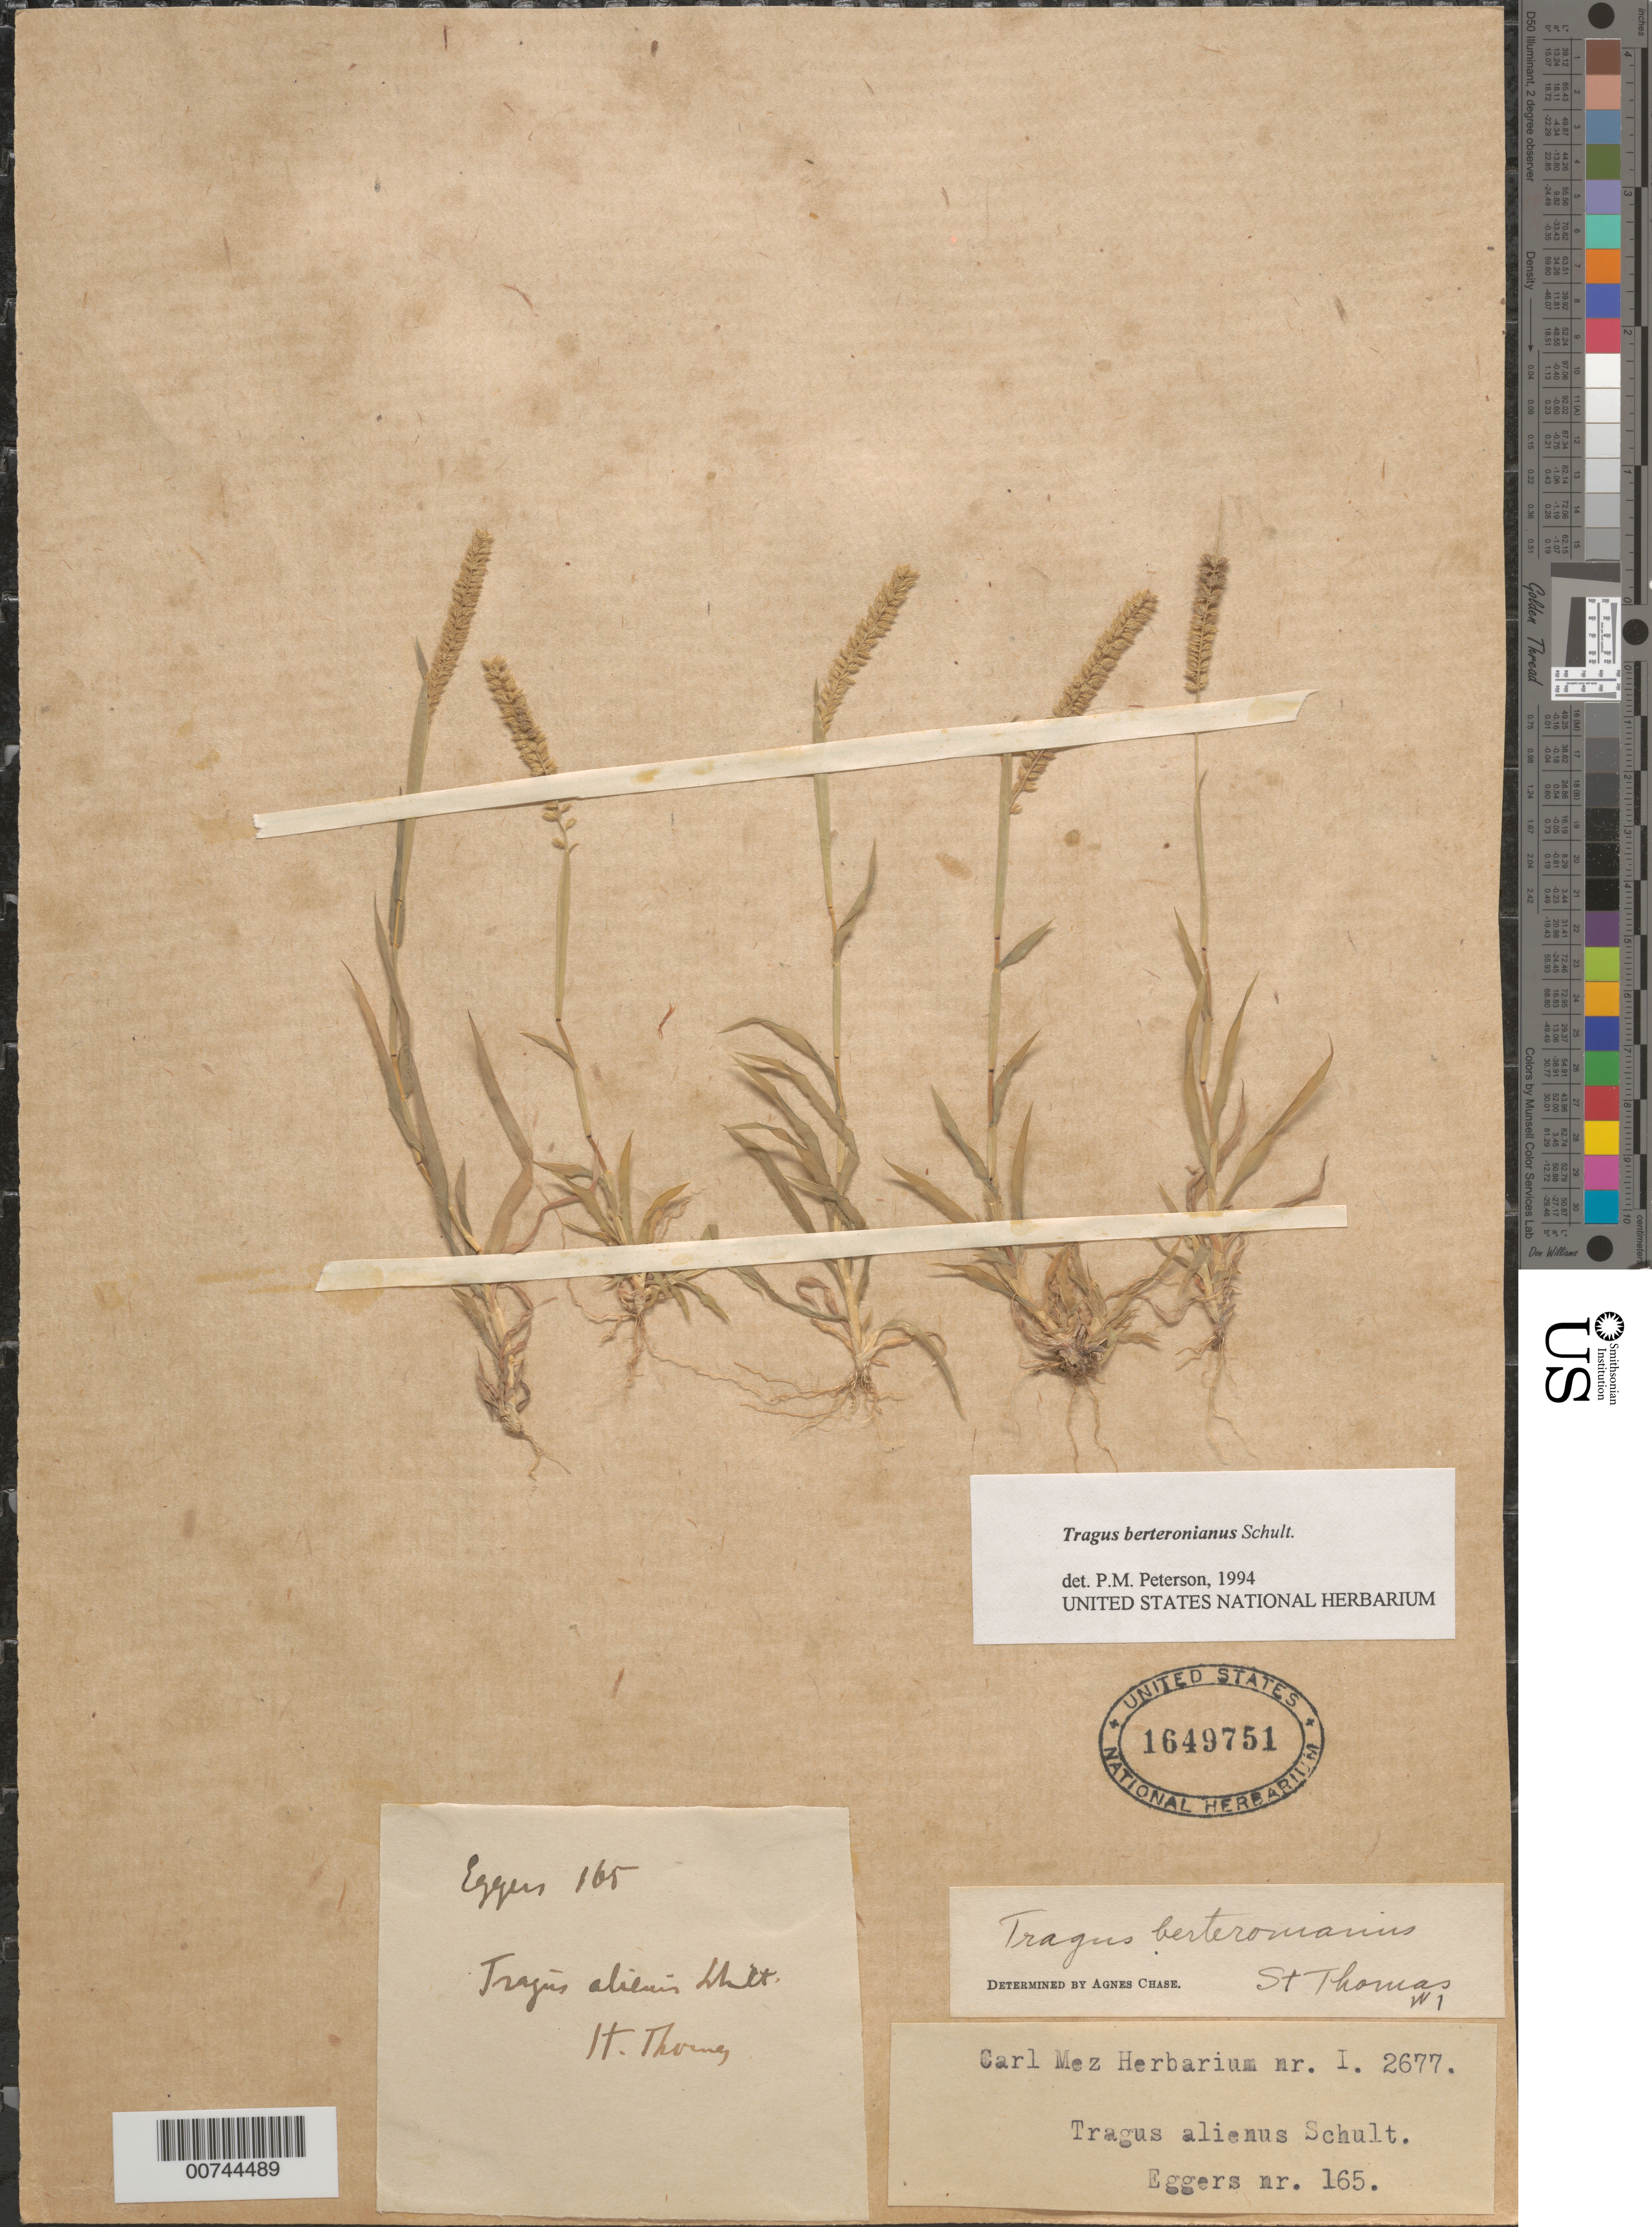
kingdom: Plantae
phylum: Tracheophyta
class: Liliopsida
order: Poales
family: Poaceae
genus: Tragus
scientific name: Tragus berteronianus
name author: Schult.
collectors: H. F. A. von Eggers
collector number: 165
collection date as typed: Dec 1882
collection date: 1882-12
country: U.S. Virgin Islands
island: St. Thomas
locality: St. Thomas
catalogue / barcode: US 1649751